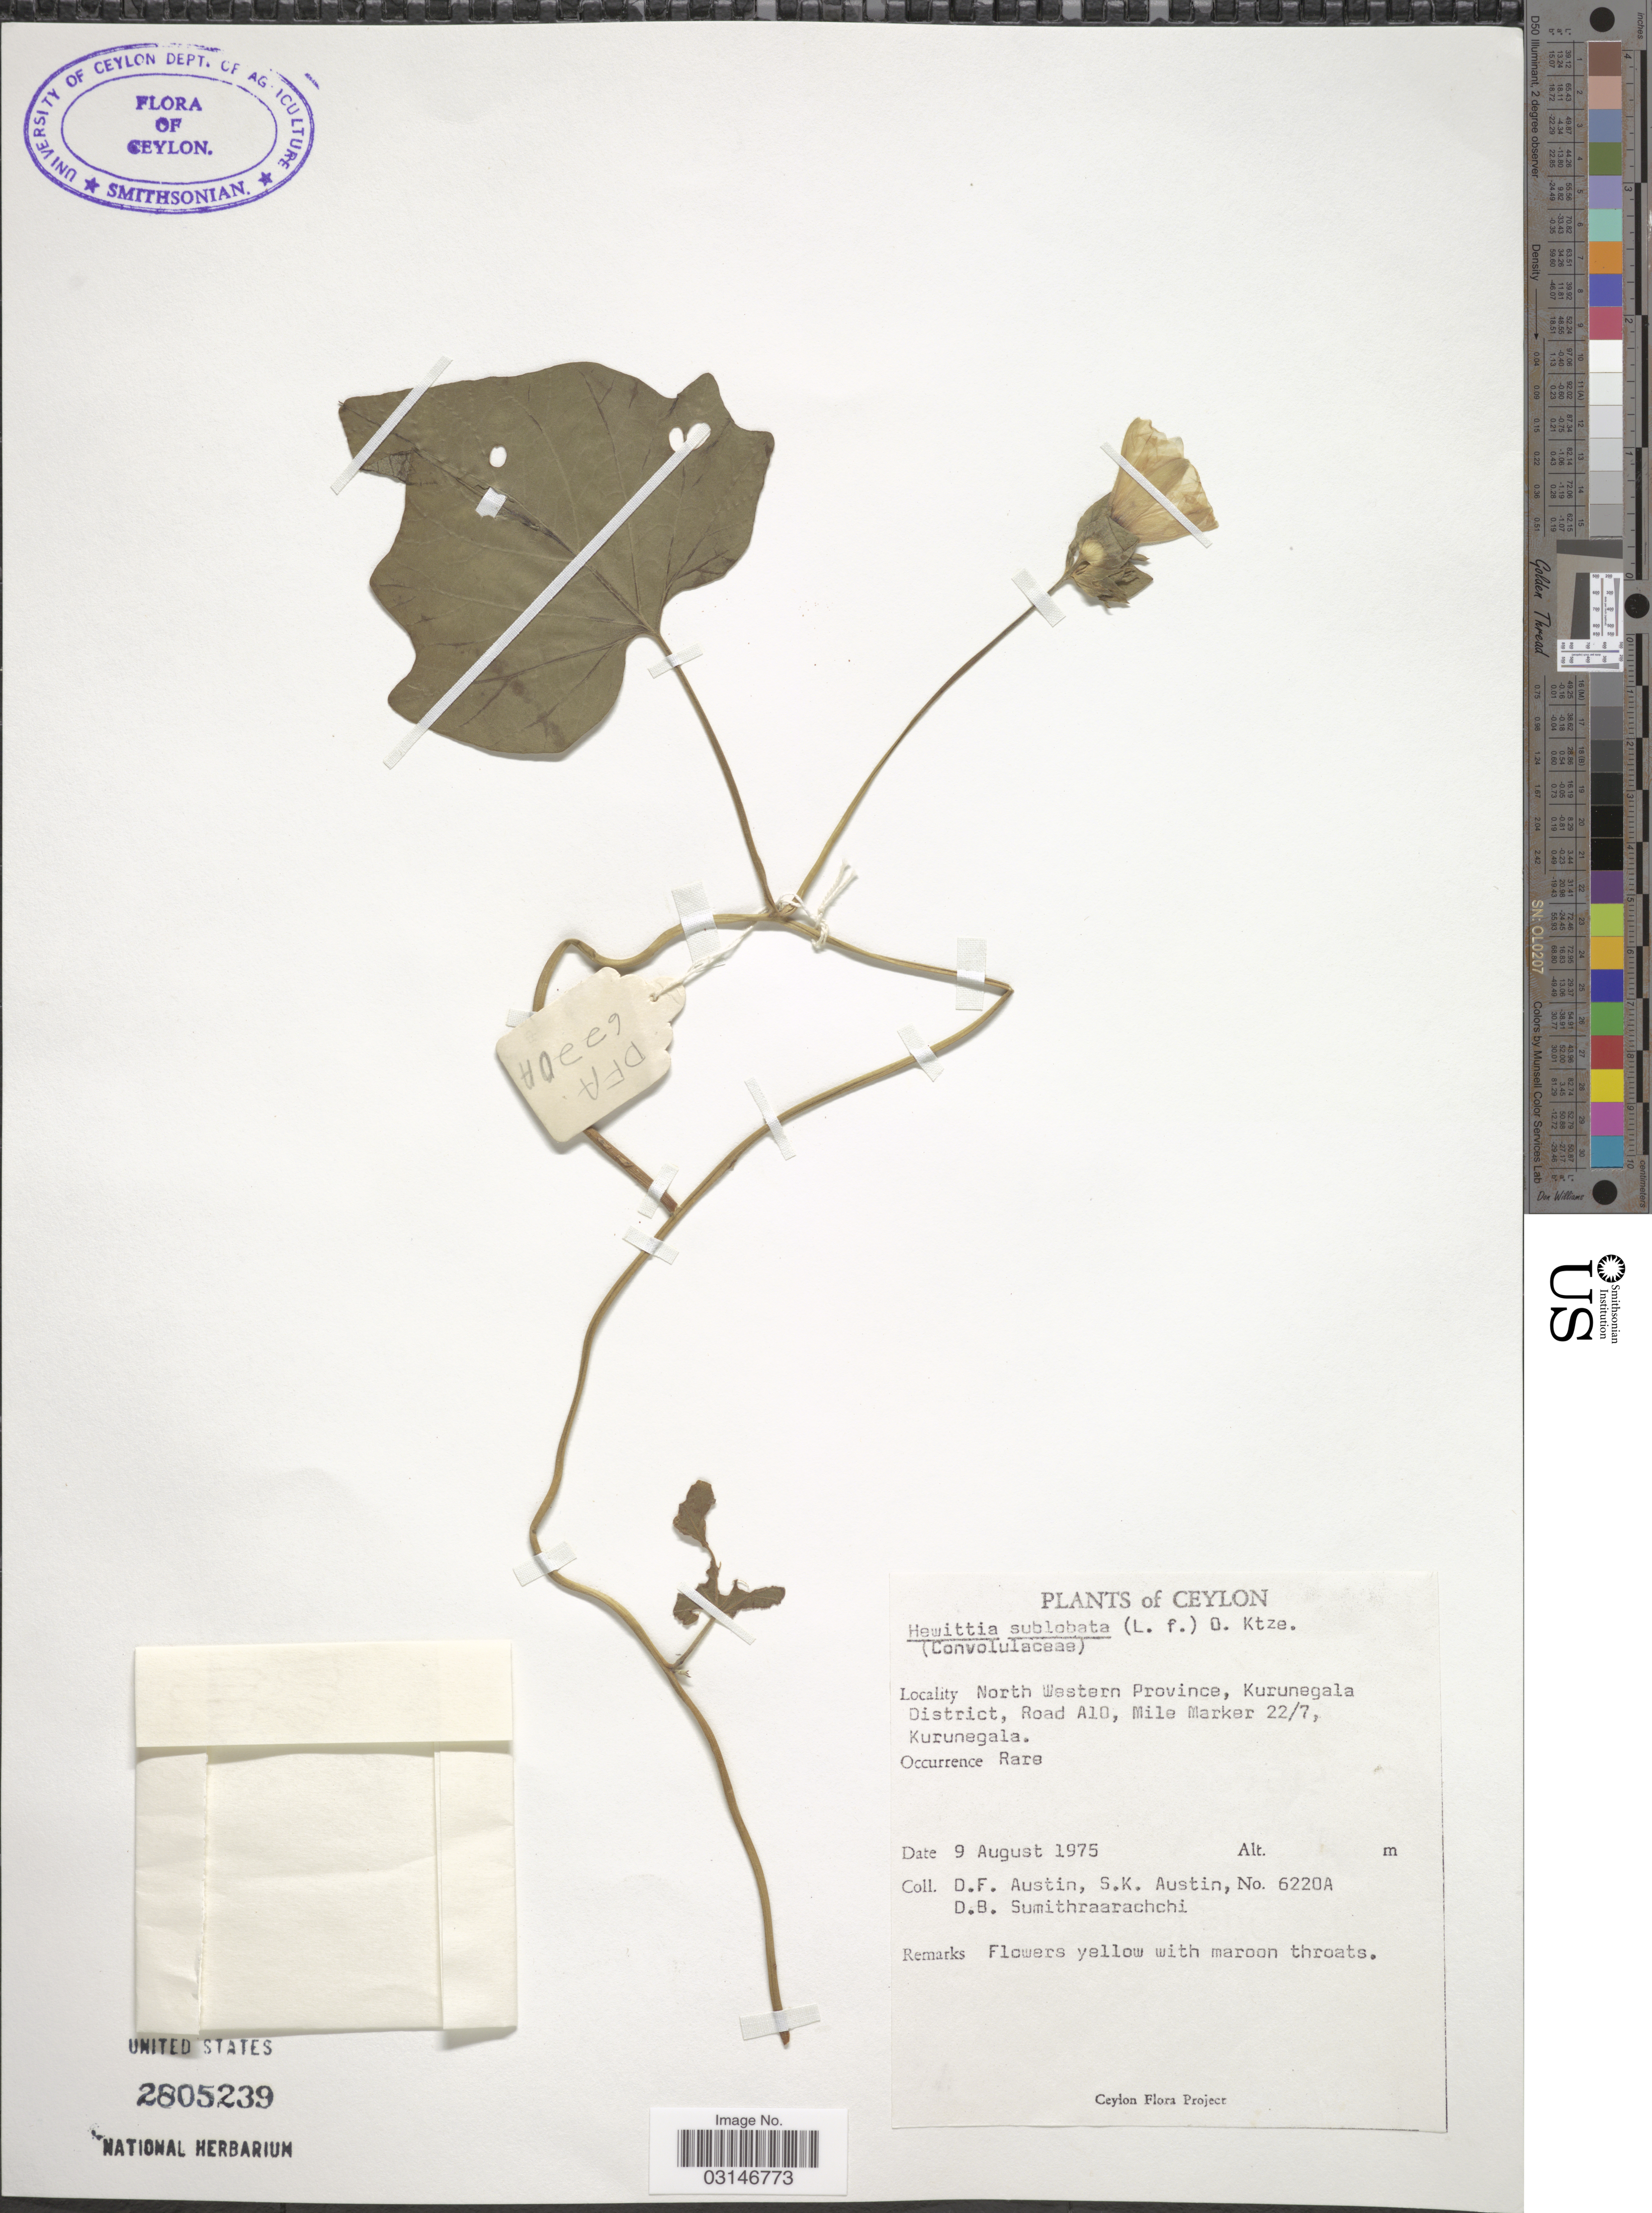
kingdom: Plantae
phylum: Tracheophyta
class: Magnoliopsida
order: Solanales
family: Convolvulaceae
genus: Hewittia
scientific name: Hewittia sublobata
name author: (L. f.) Kuntze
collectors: D. Austin, S. Austin & D. B. Sumithraarachchi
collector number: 6220A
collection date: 1975-08-09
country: Sri Lanka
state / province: North Western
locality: Ceylon, North Western Province, Kurunegala District, Road A10, Mile Marker 22/7, Kurunegala.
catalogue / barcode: US 2805239